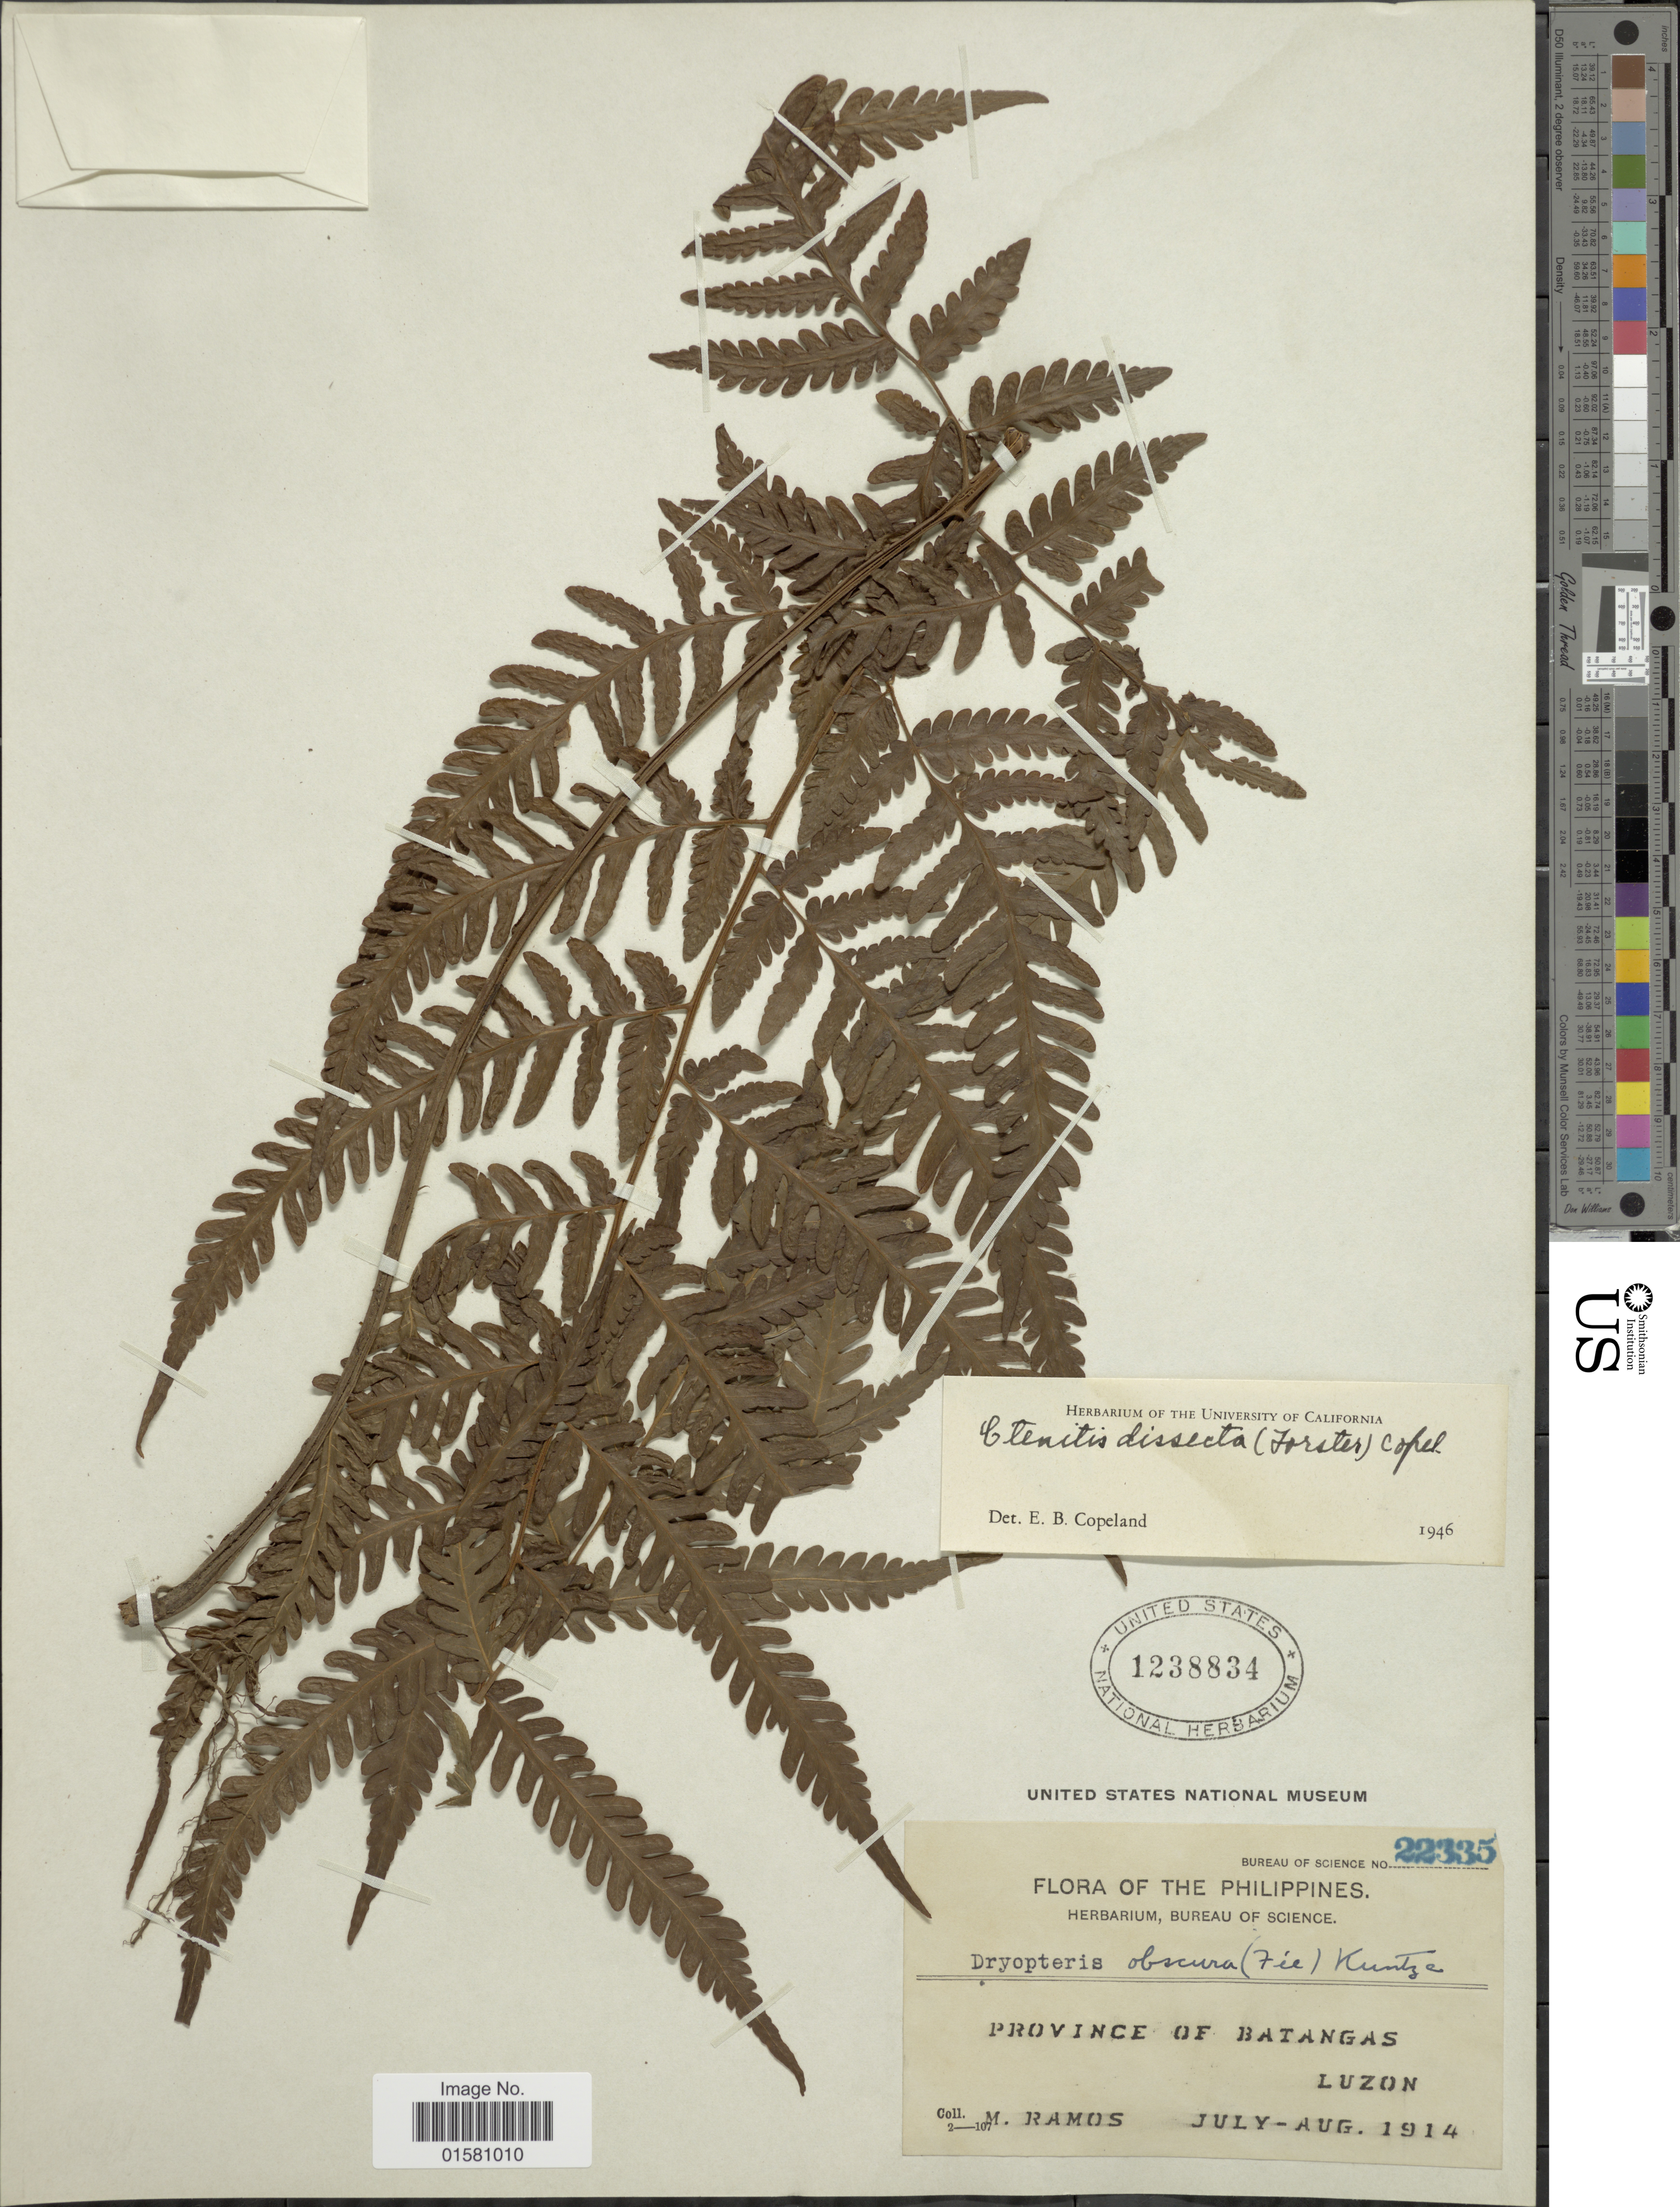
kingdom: Plantae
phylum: Tracheophyta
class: Polypodiopsida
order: Polypodiales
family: Tectariaceae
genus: Tectaria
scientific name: Tectaria dissecta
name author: (G. Forst.) Lellinger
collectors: M. Ramos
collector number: Bureau of Science 22335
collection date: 1914-07/1914-08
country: Philippines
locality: Province of Batangas, Luzon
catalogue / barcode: US 1238834